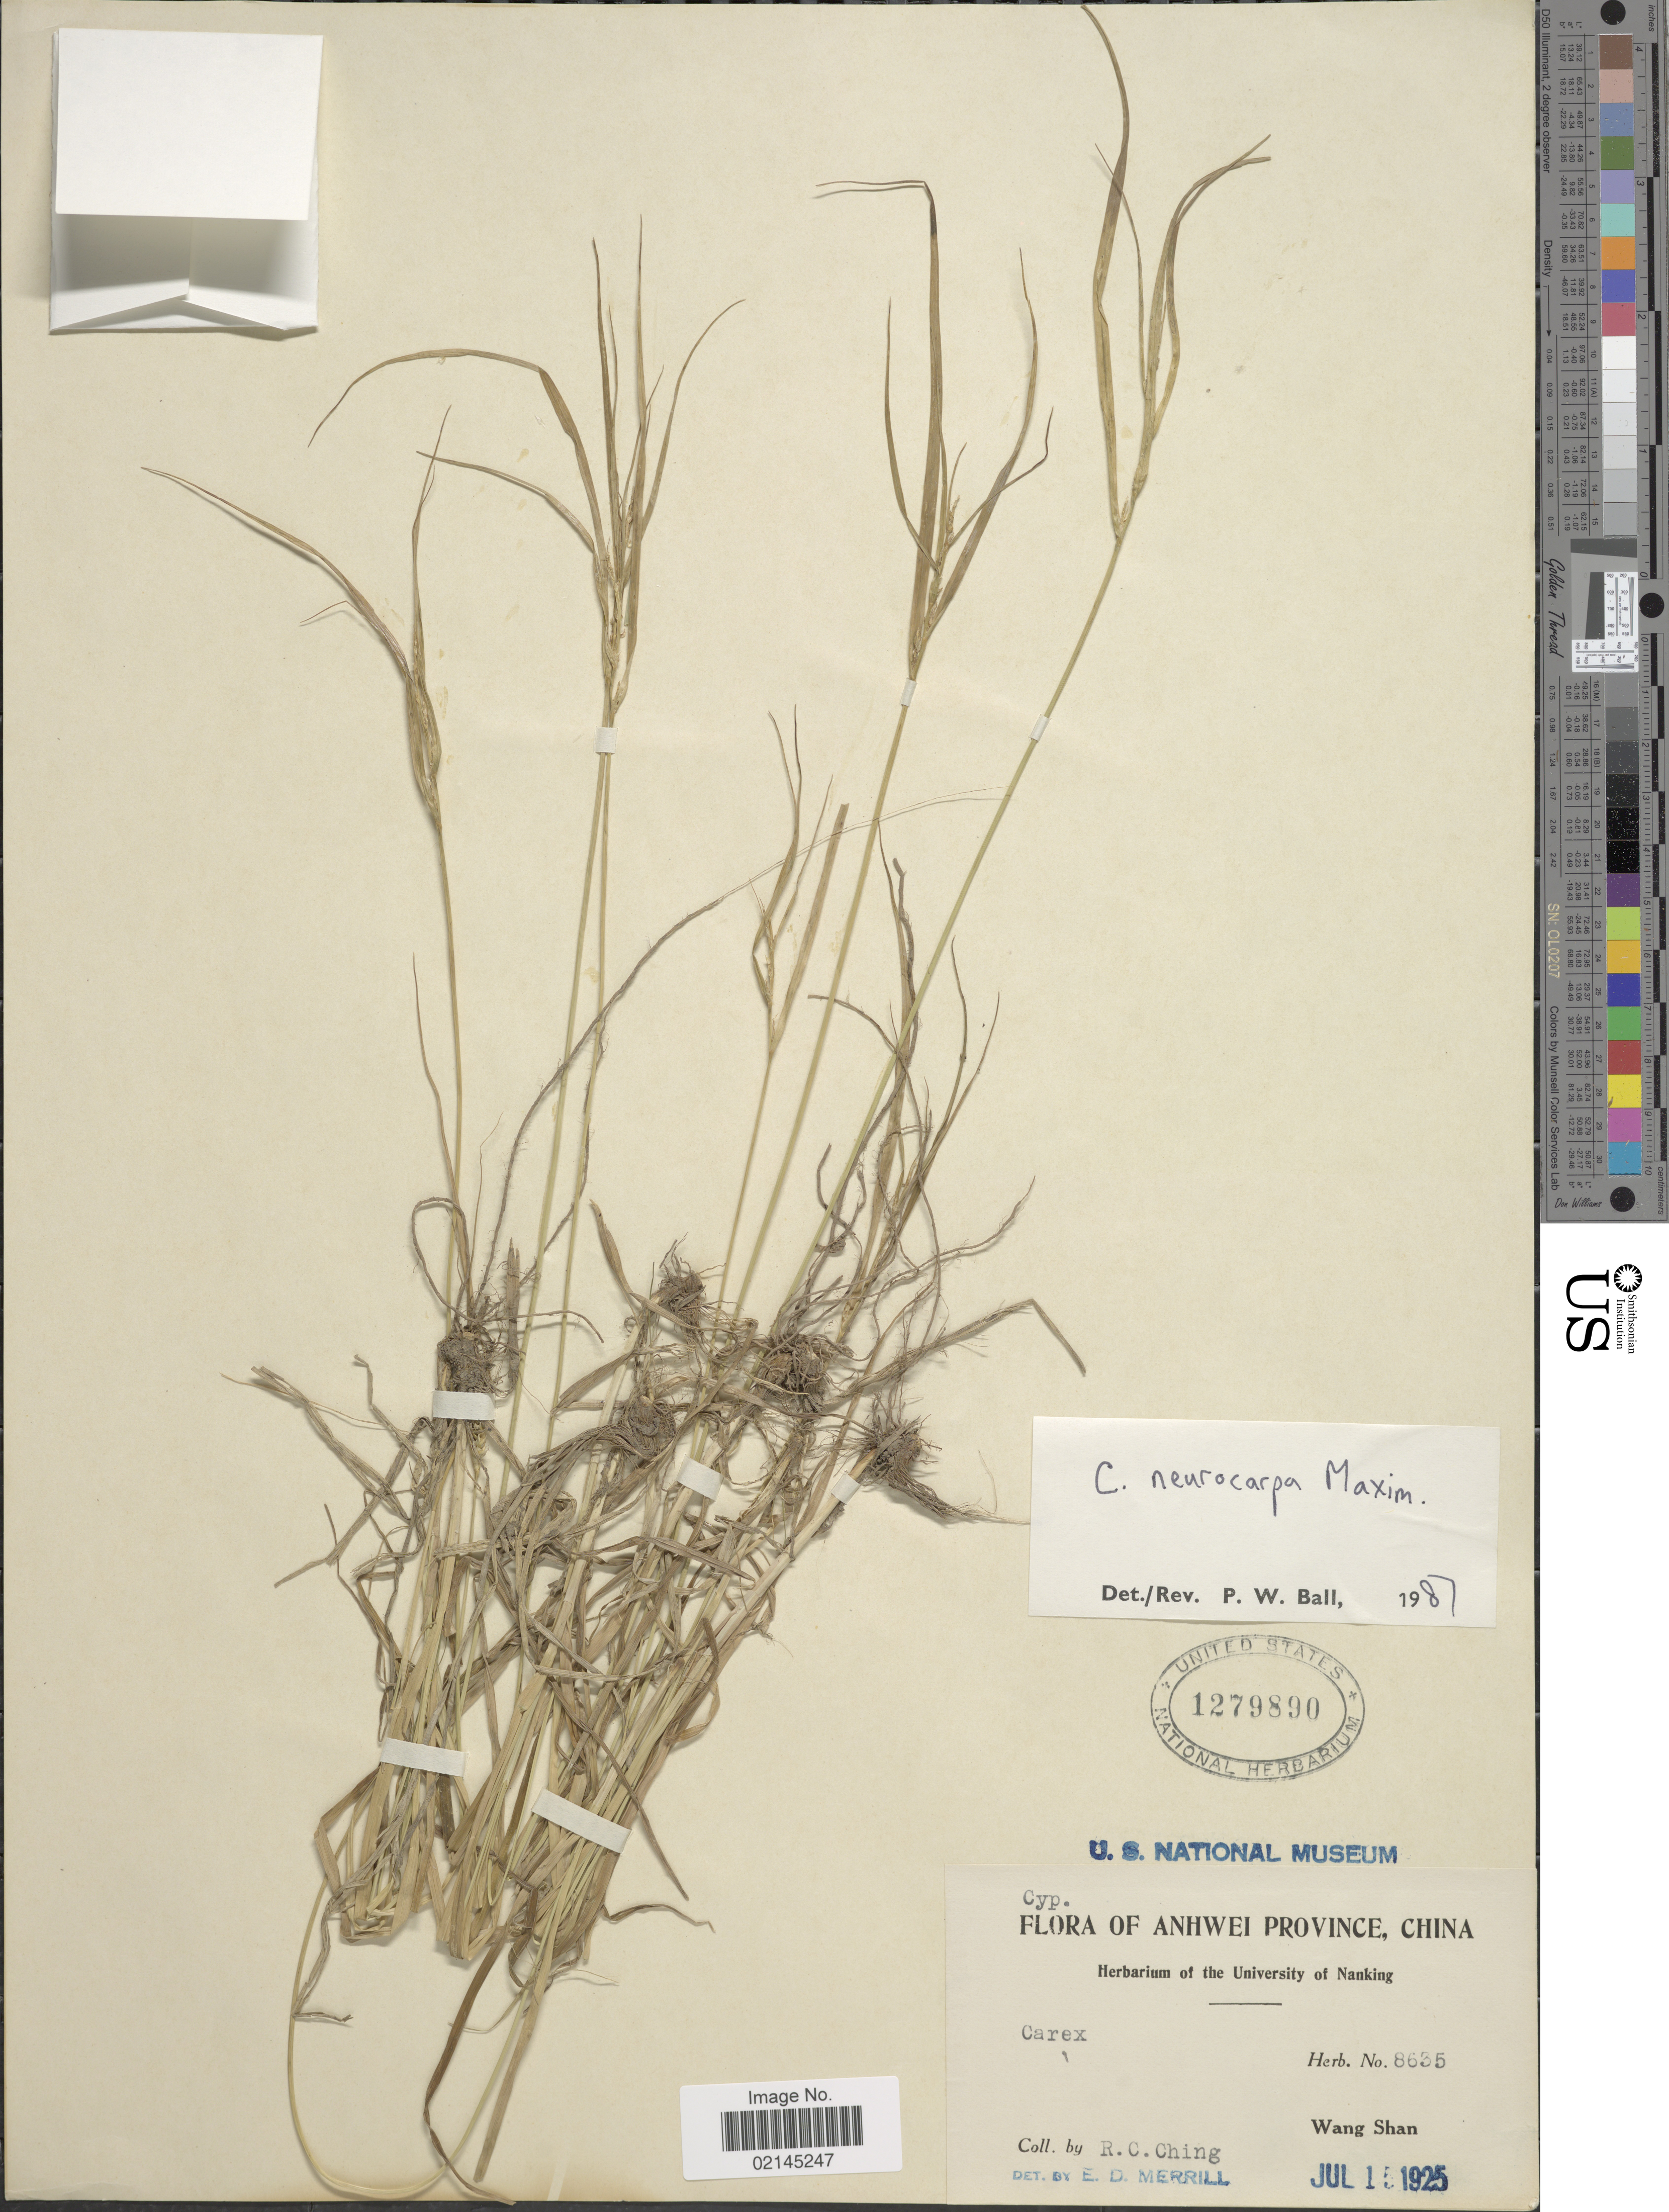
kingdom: Plantae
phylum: Tracheophyta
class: Liliopsida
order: Poales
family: Cyperaceae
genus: Carex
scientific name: Carex neurocarpa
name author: Maxim.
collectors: R. C. Ching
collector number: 8635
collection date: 1925-07-15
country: China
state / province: Anhui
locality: Anhwei Province, China. Wang Shan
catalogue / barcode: US 1279890